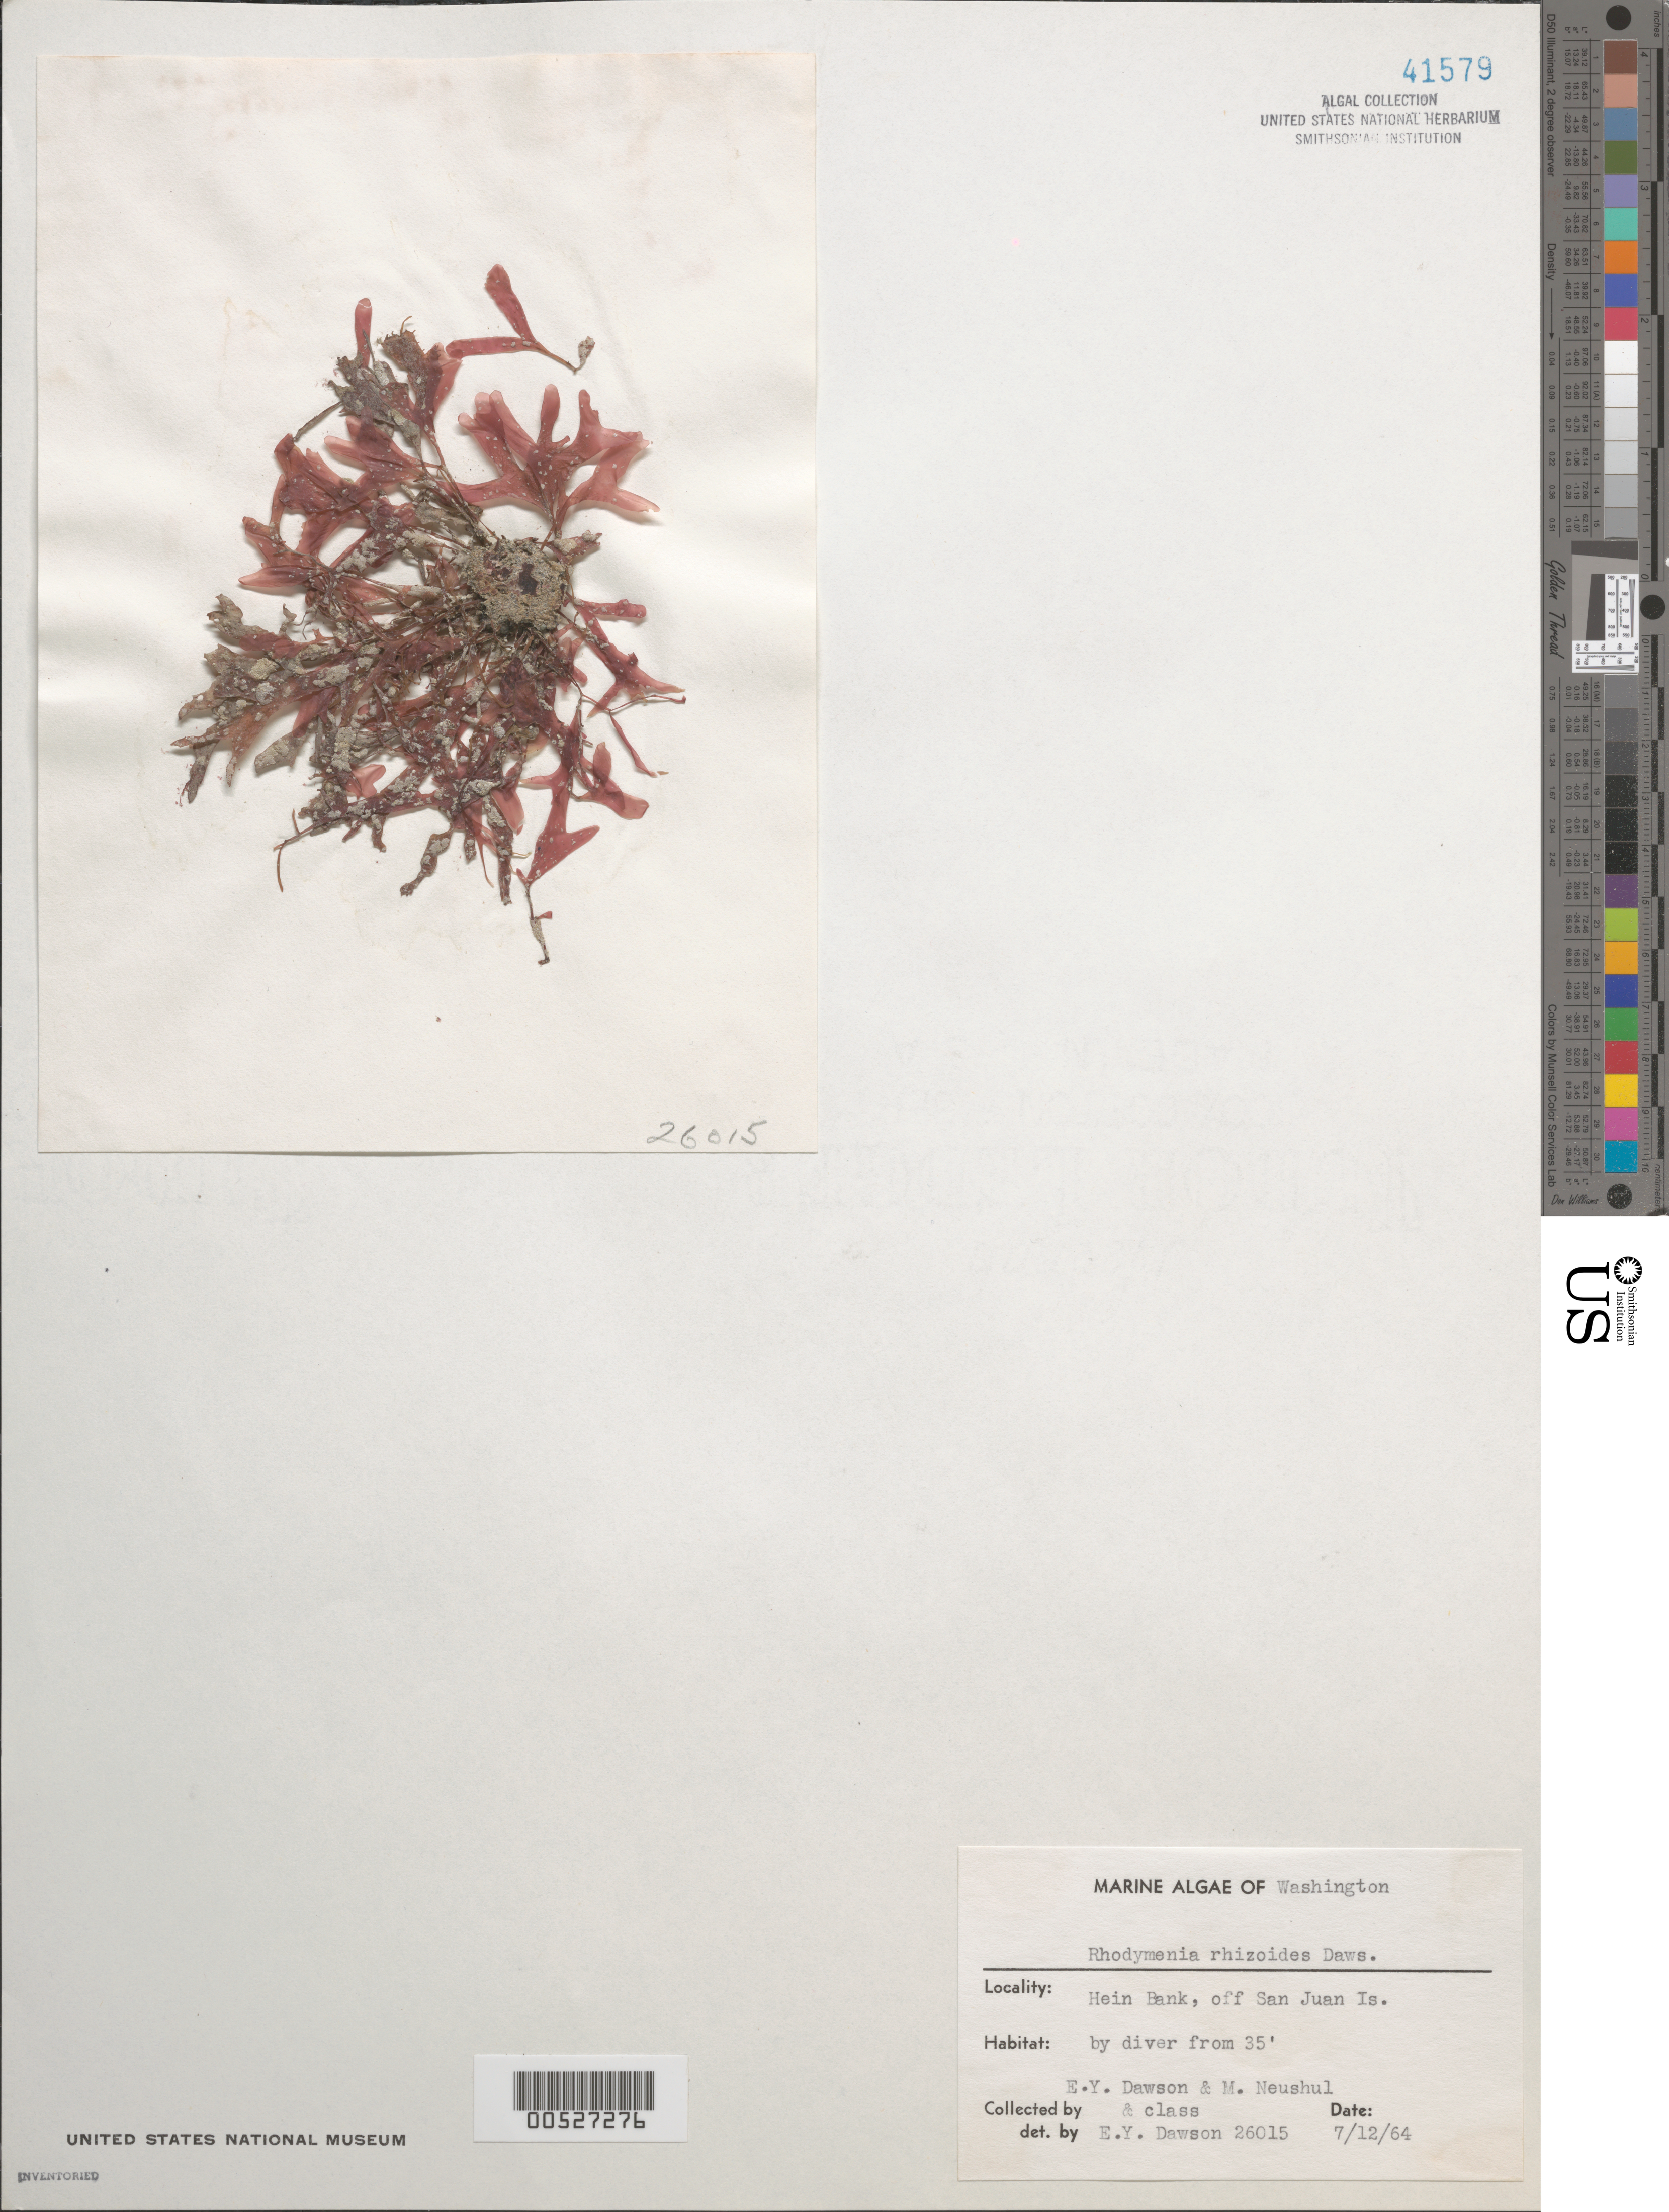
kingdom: Plantae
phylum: Rhodophyta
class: Florideophyceae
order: Rhodymeniales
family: Rhodymeniaceae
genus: Rhodymenia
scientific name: Rhodymenia rhizoides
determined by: Dawson, E. Y.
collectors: E. Y. Dawson & M. Neushul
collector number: EYD 26015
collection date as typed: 12 Jul 1963 or 12 Jul 1964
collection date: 1963-07-12 or 1964-07-12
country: United States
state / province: Washington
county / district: San Juan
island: San Juan Island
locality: Hein Bank, off San Juan Island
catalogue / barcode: US 41579